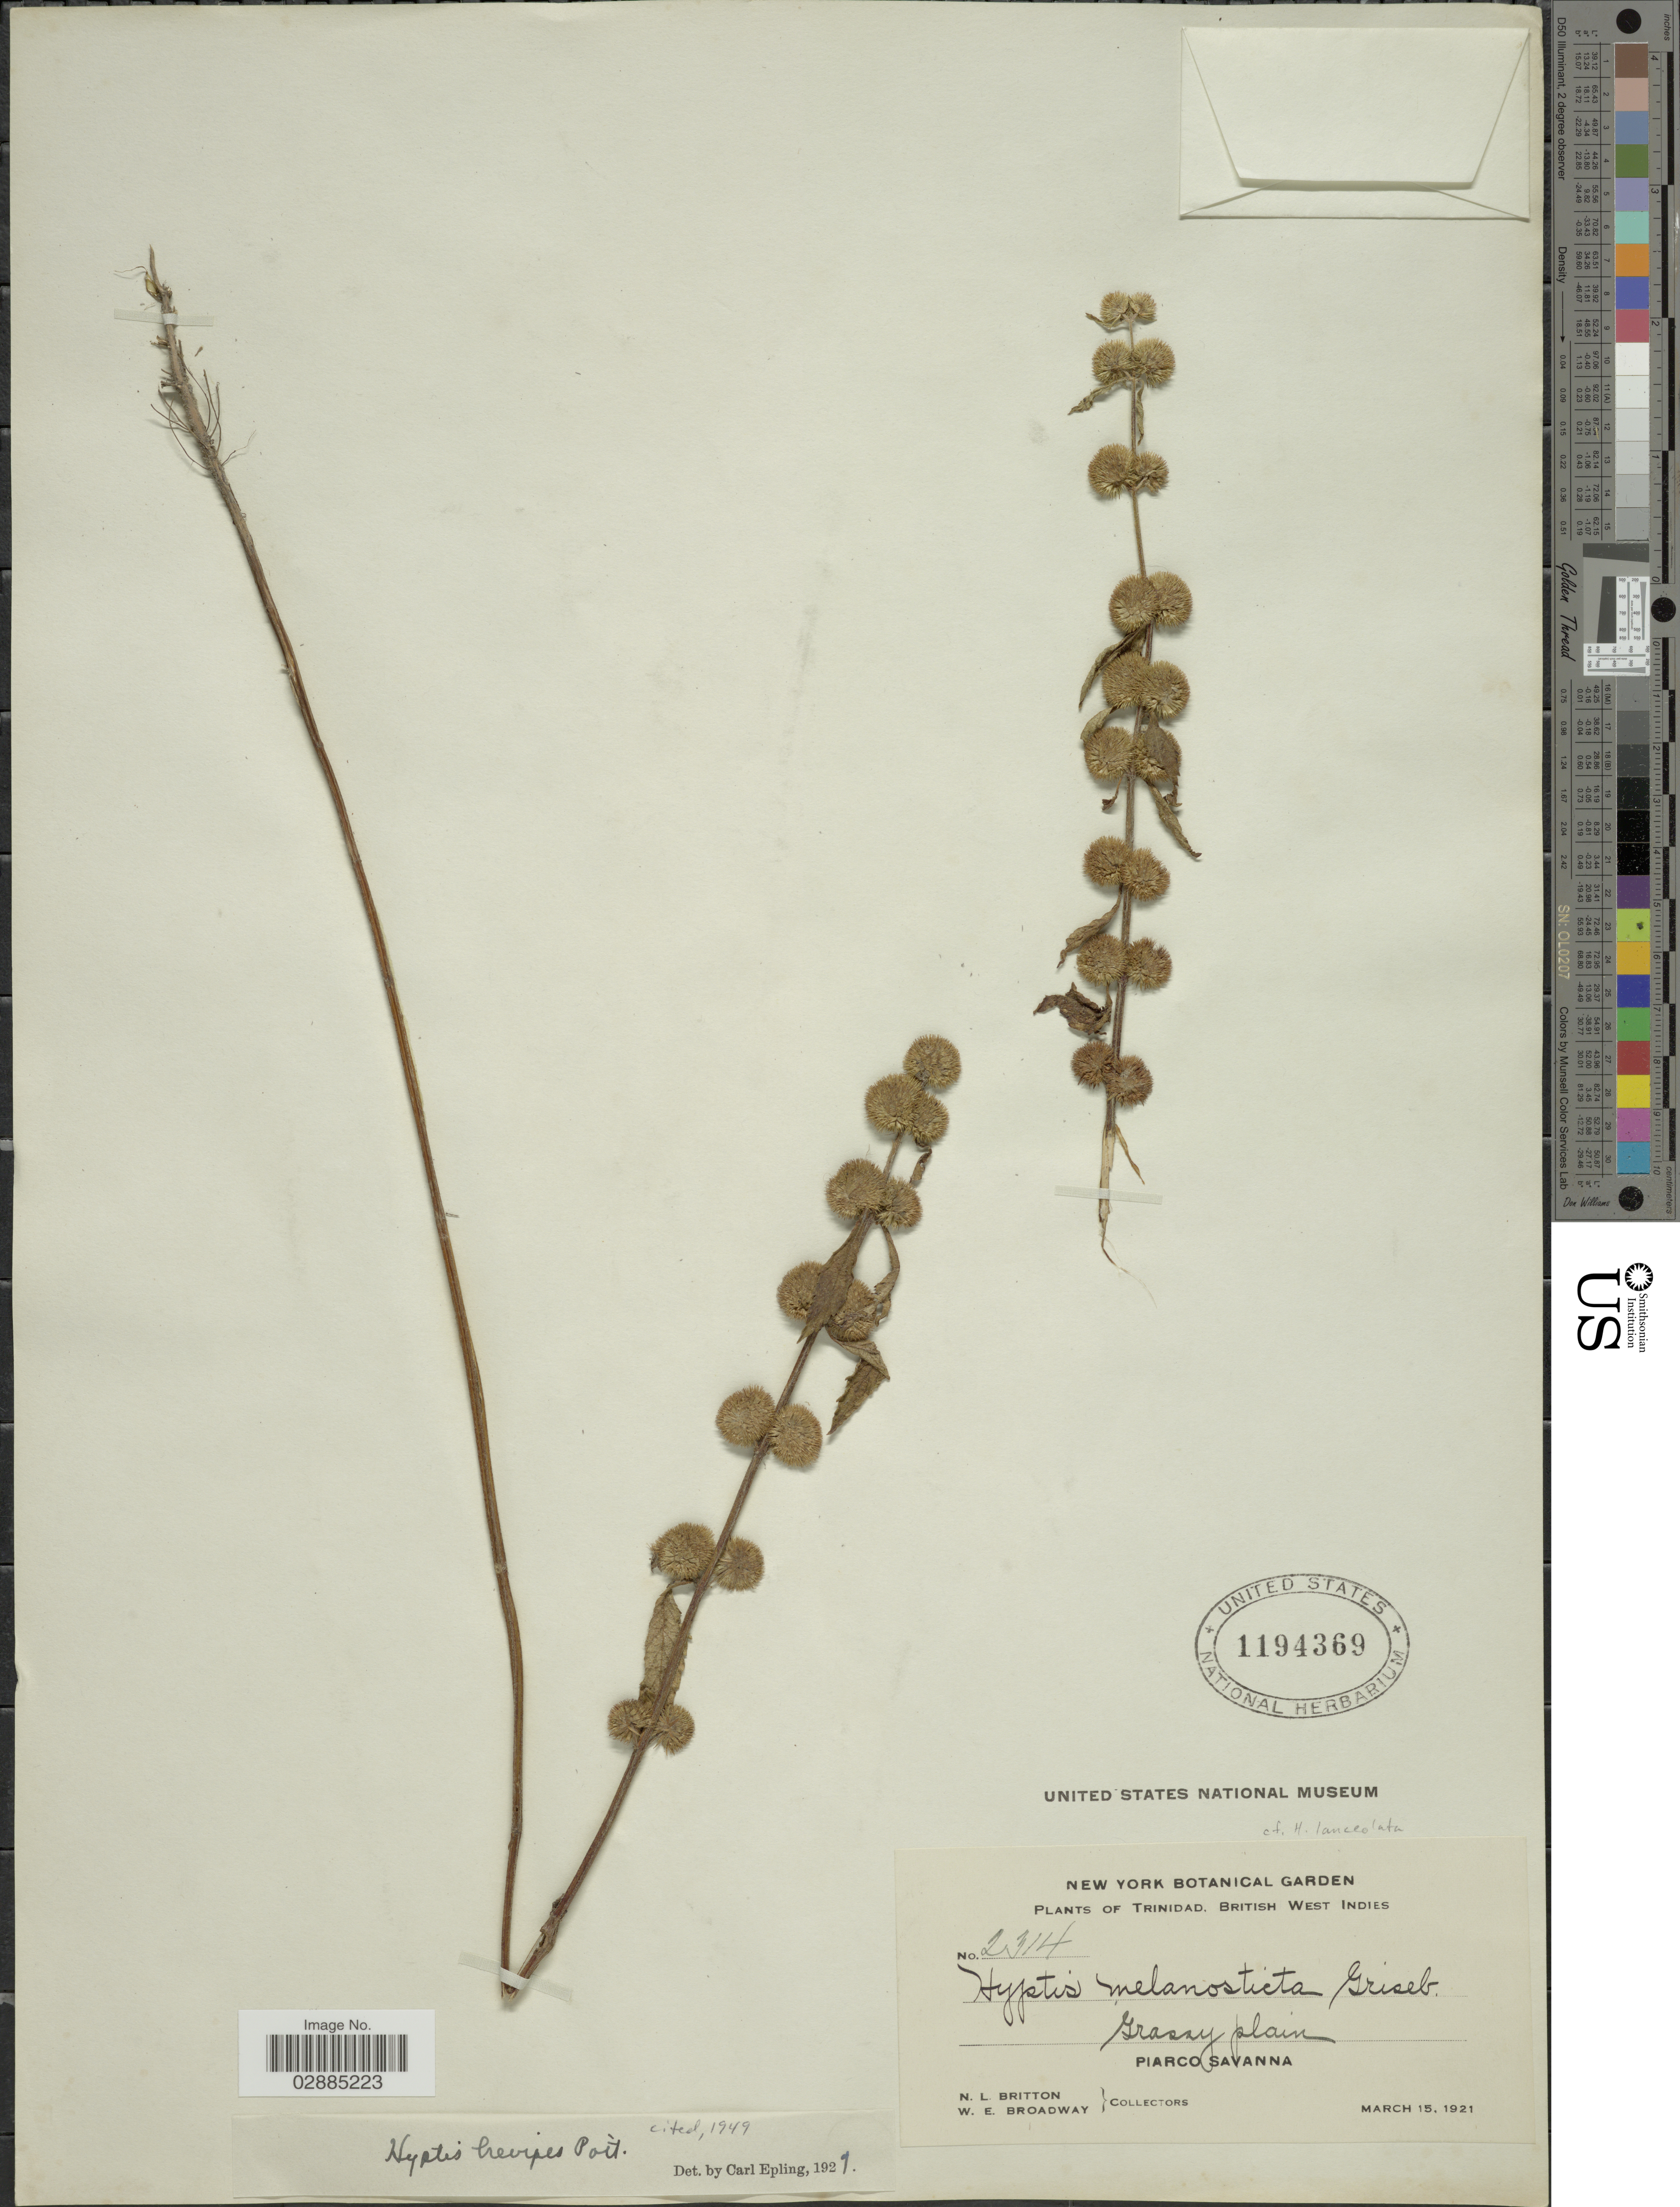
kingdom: Plantae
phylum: Tracheophyta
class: Magnoliopsida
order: Lamiales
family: Lamiaceae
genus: Hyptis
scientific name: Hyptis brevipes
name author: Poit.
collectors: N. Britton & W. E. Broadway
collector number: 2314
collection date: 1921-03-15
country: Trinidad and Tobago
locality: Trinidad, British West Indies, Grassy Plain, Piarco Savanna.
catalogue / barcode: US 1194369